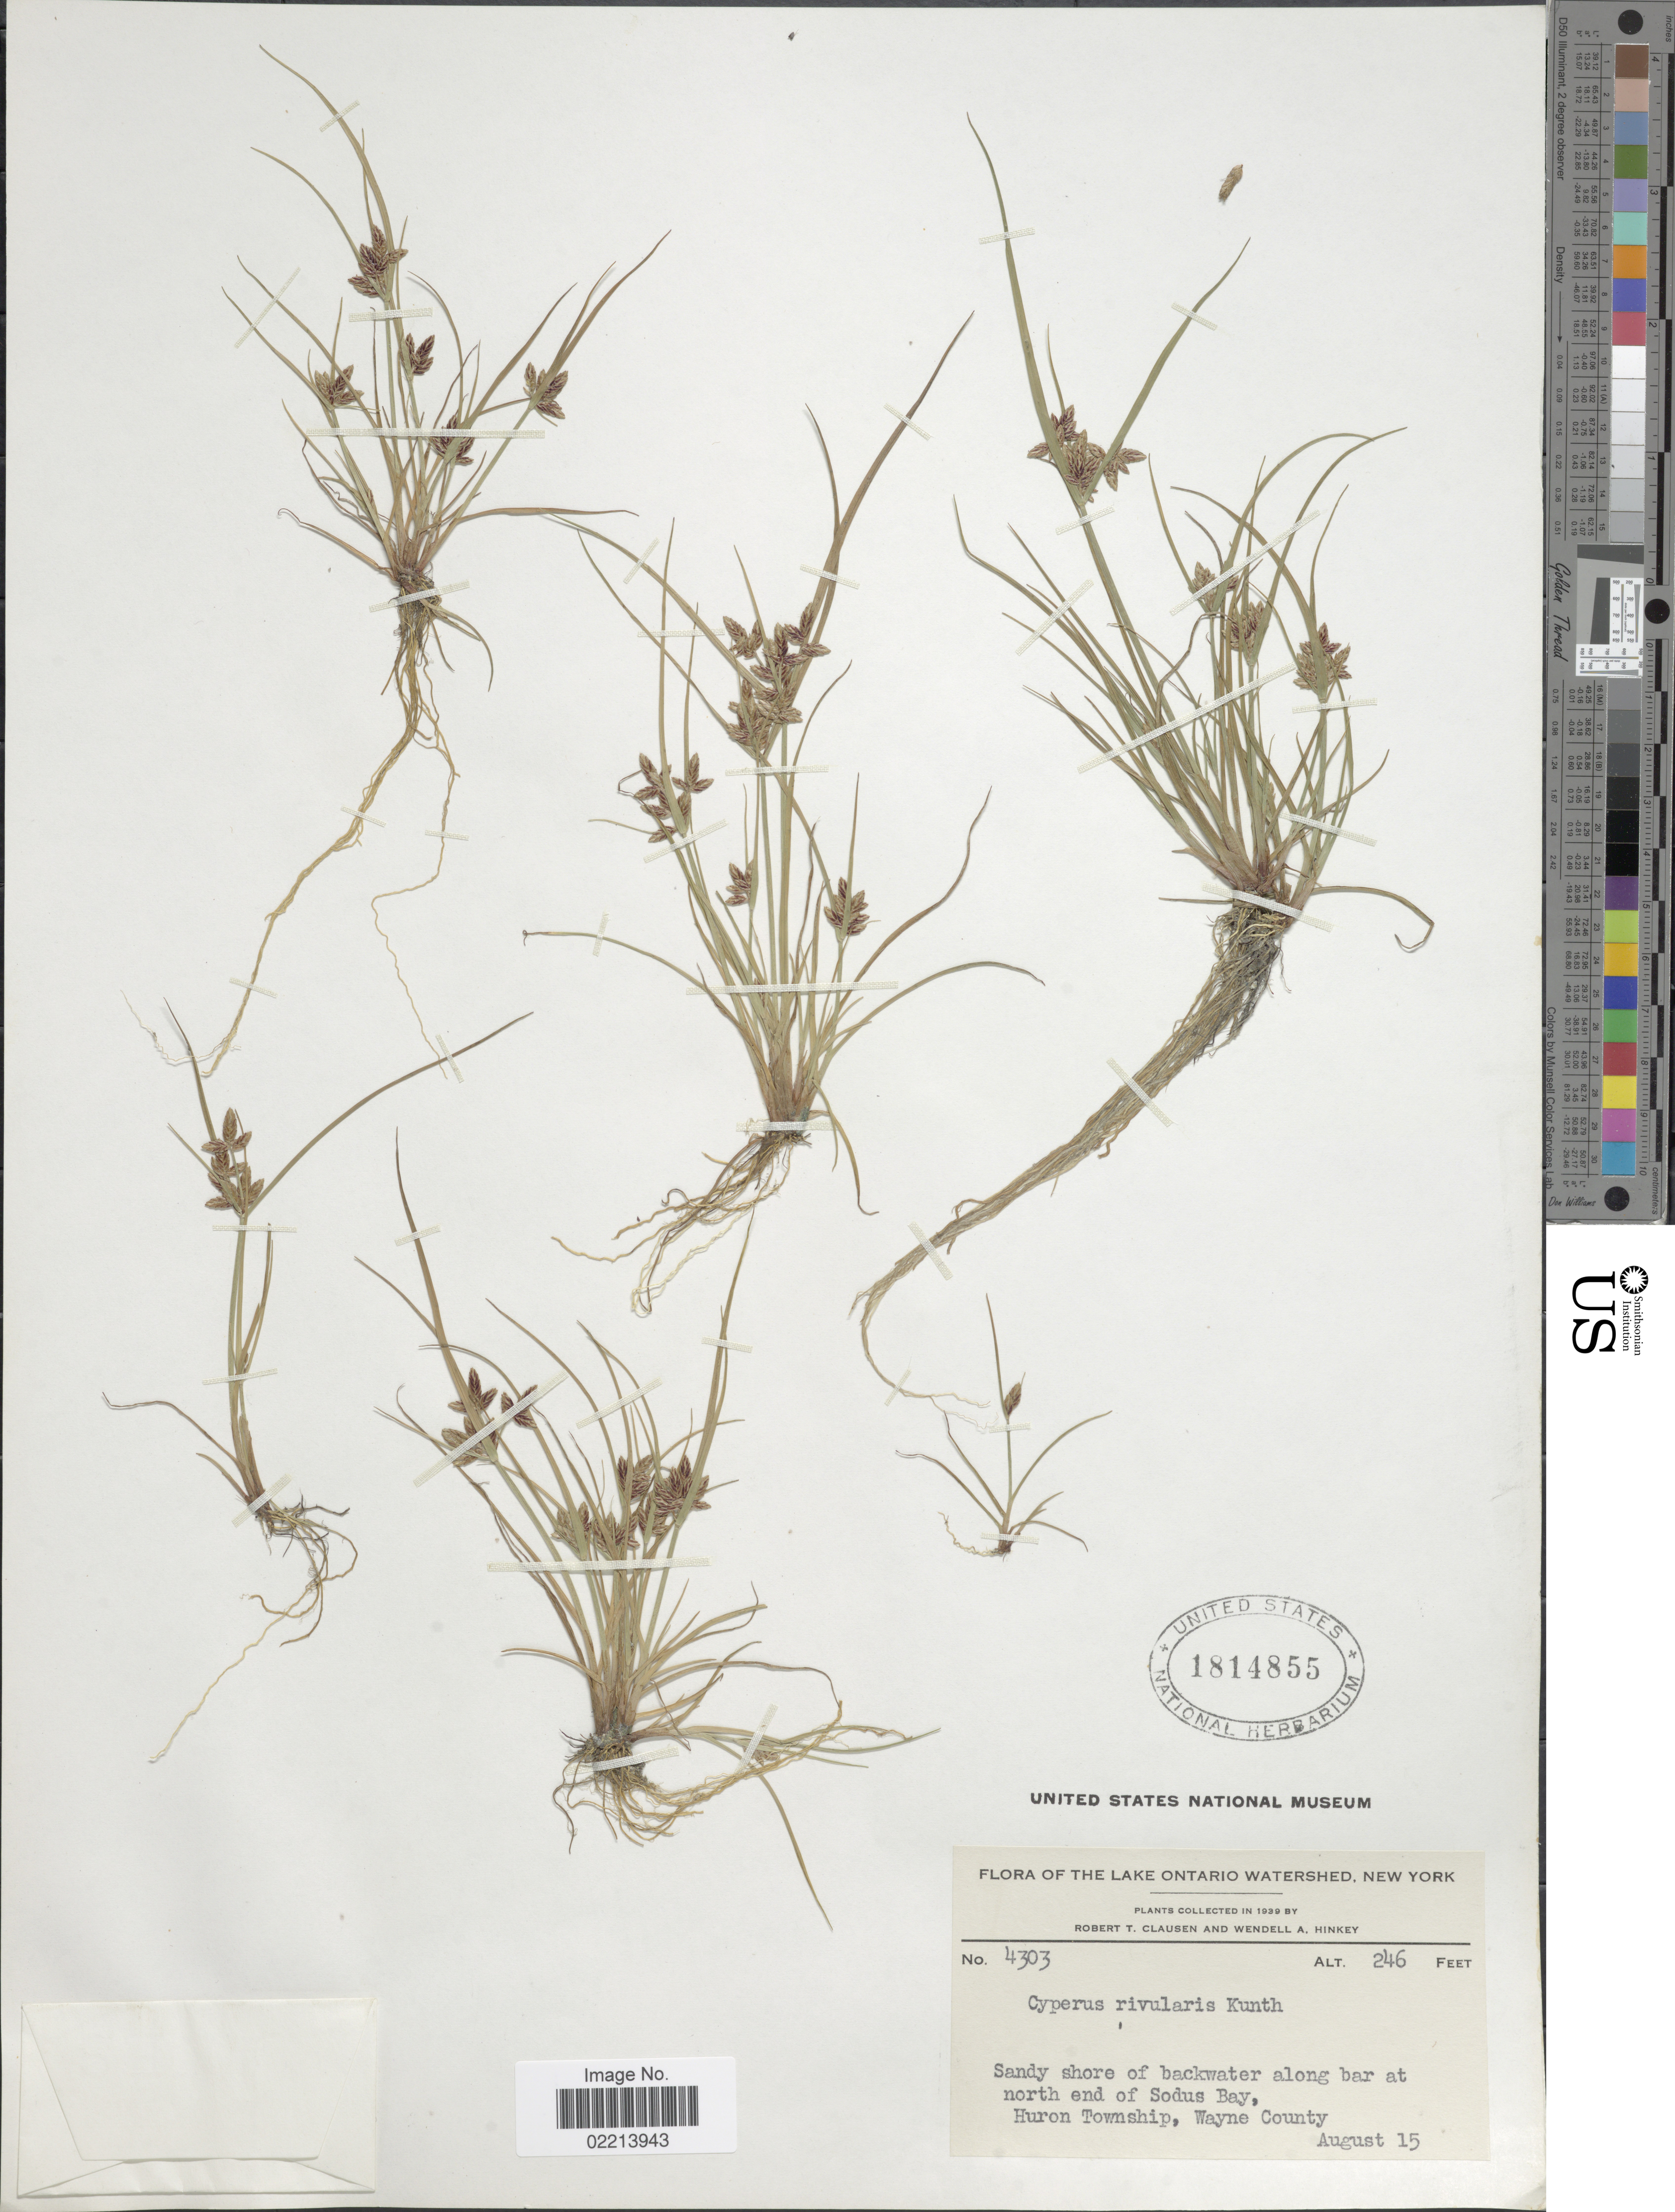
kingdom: Plantae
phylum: Tracheophyta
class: Liliopsida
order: Poales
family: Cyperaceae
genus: Cyperus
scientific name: Cyperus bipartitus Torr.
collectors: R. T. Clausen & W. Hinkey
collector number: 4303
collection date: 1939-08-15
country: United States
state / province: New York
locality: Lake Ontario Watershed. Sandy shore of backwater along bar at north end of Sodus Bay, Huron Township, Wayne County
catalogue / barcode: US 1814855